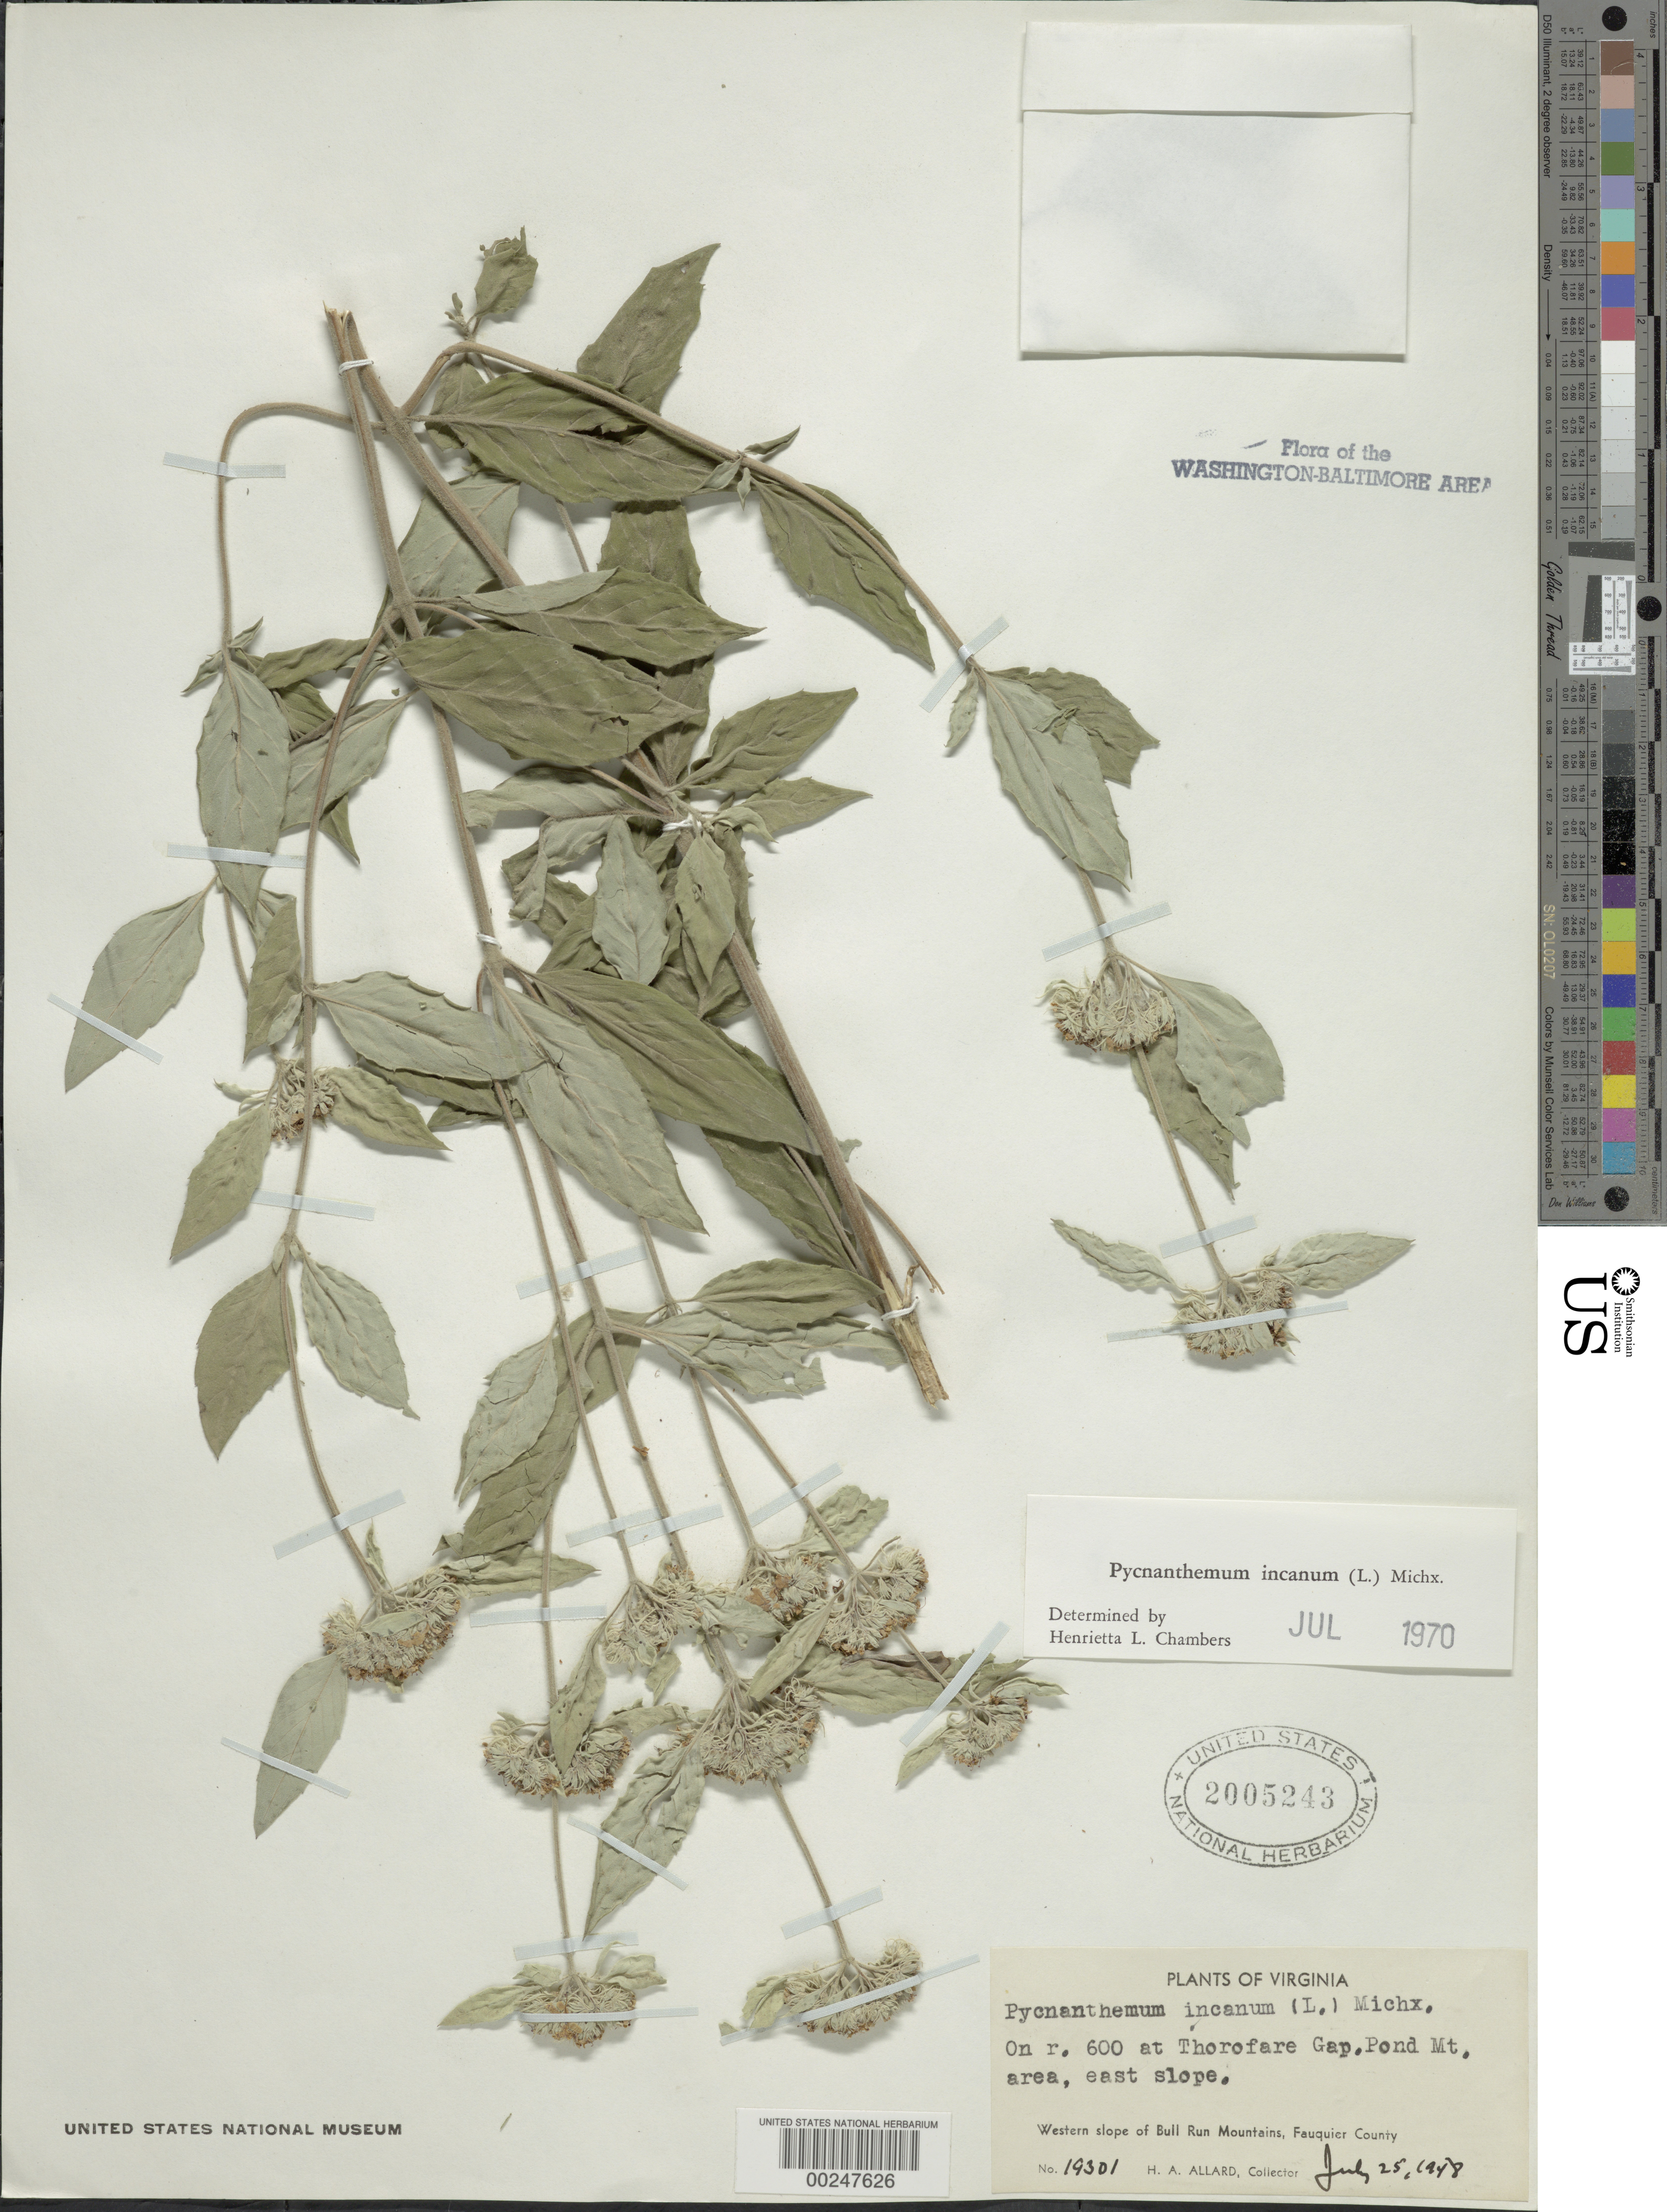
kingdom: Plantae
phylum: Tracheophyta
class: Magnoliopsida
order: Lamiales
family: Lamiaceae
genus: Pycnanthemum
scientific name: Pycnanthemum incanum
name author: (L.) Michx.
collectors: H. A. Allard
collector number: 19301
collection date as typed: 25 Jul 1948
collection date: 1948-07-25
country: United States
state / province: Virginia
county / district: Fauquier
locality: Western slope of Bull Run Mt, Thorofare Gap, Pond Mt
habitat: On roadside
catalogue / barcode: US 2005243